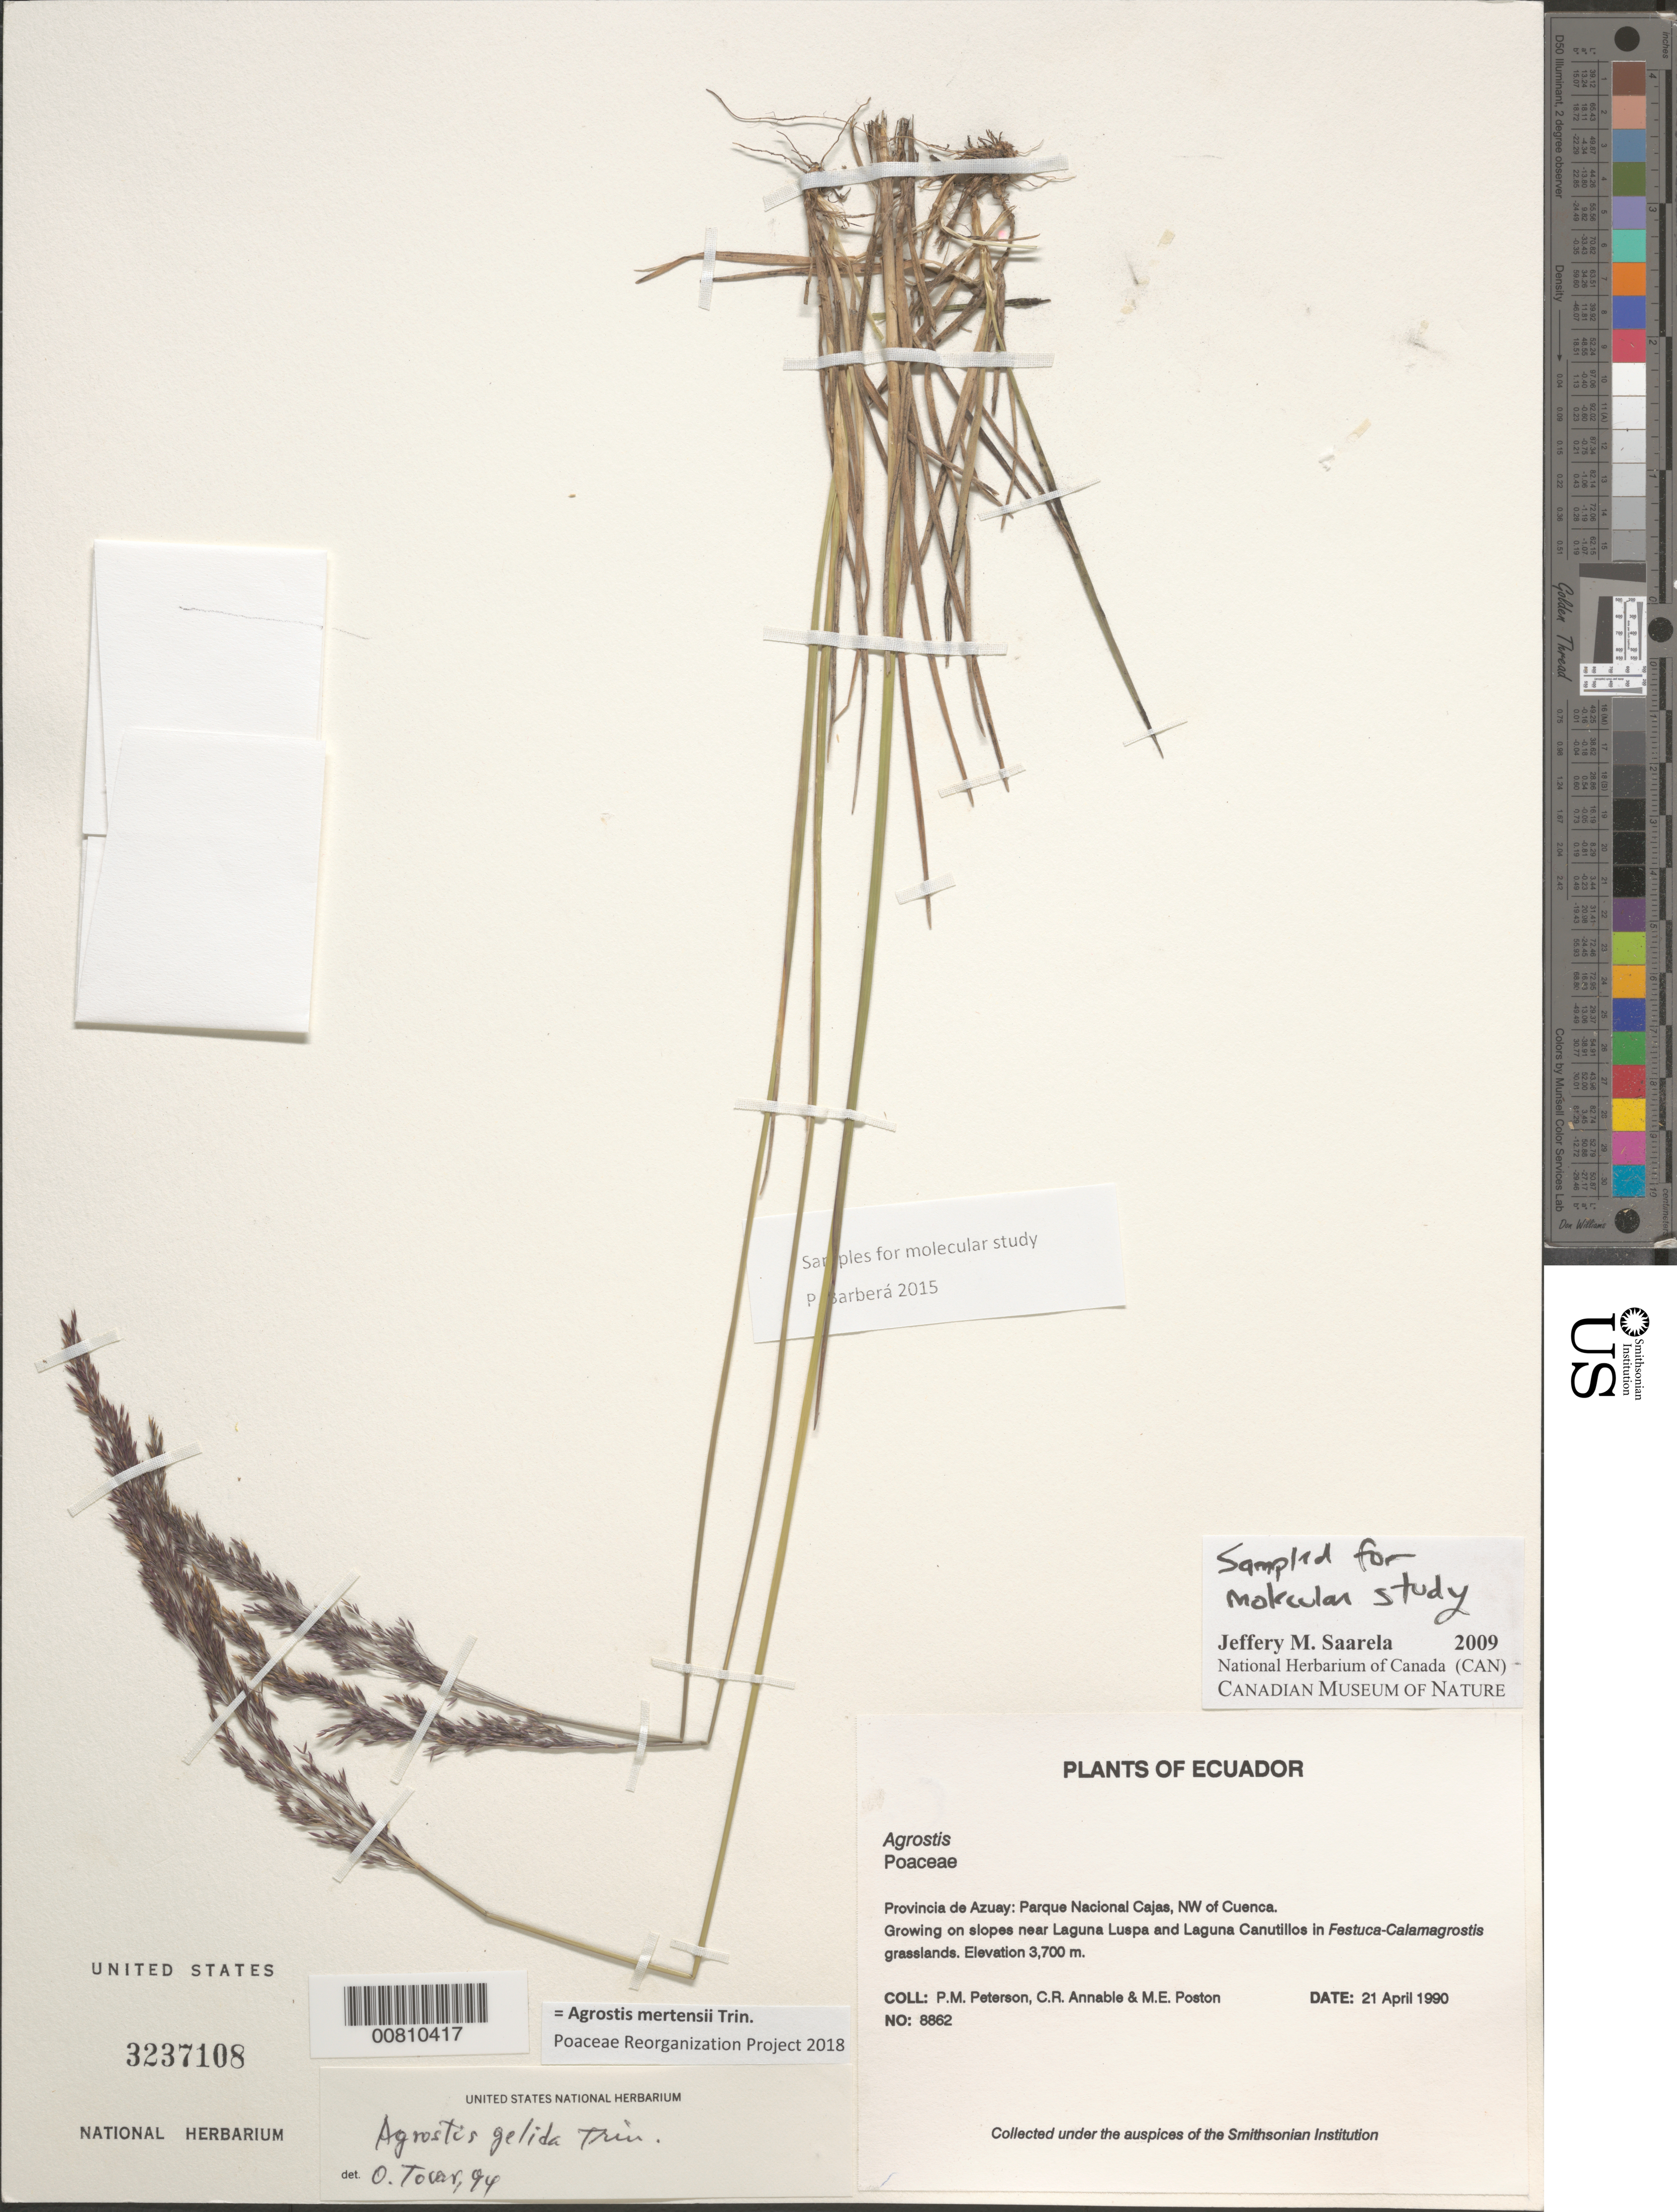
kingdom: Plantae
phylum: Tracheophyta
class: Liliopsida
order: Poales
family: Poaceae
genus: Agrostis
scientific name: Agrostis mertensii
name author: Trin.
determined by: Poaceae Reorganization Project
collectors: P. M. Peterson, C. R. Annable & M. Poston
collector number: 08862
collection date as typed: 21 Apr 1990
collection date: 1990-04-21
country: Ecuador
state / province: Azuay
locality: Parque Nacional Cajas, NW of Cuenca.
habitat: Growing on slopes near Laguna Luspa and Laguna Canutillos in Festuca-Calamagrostis grasslands.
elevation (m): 3700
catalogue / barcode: US 3237108